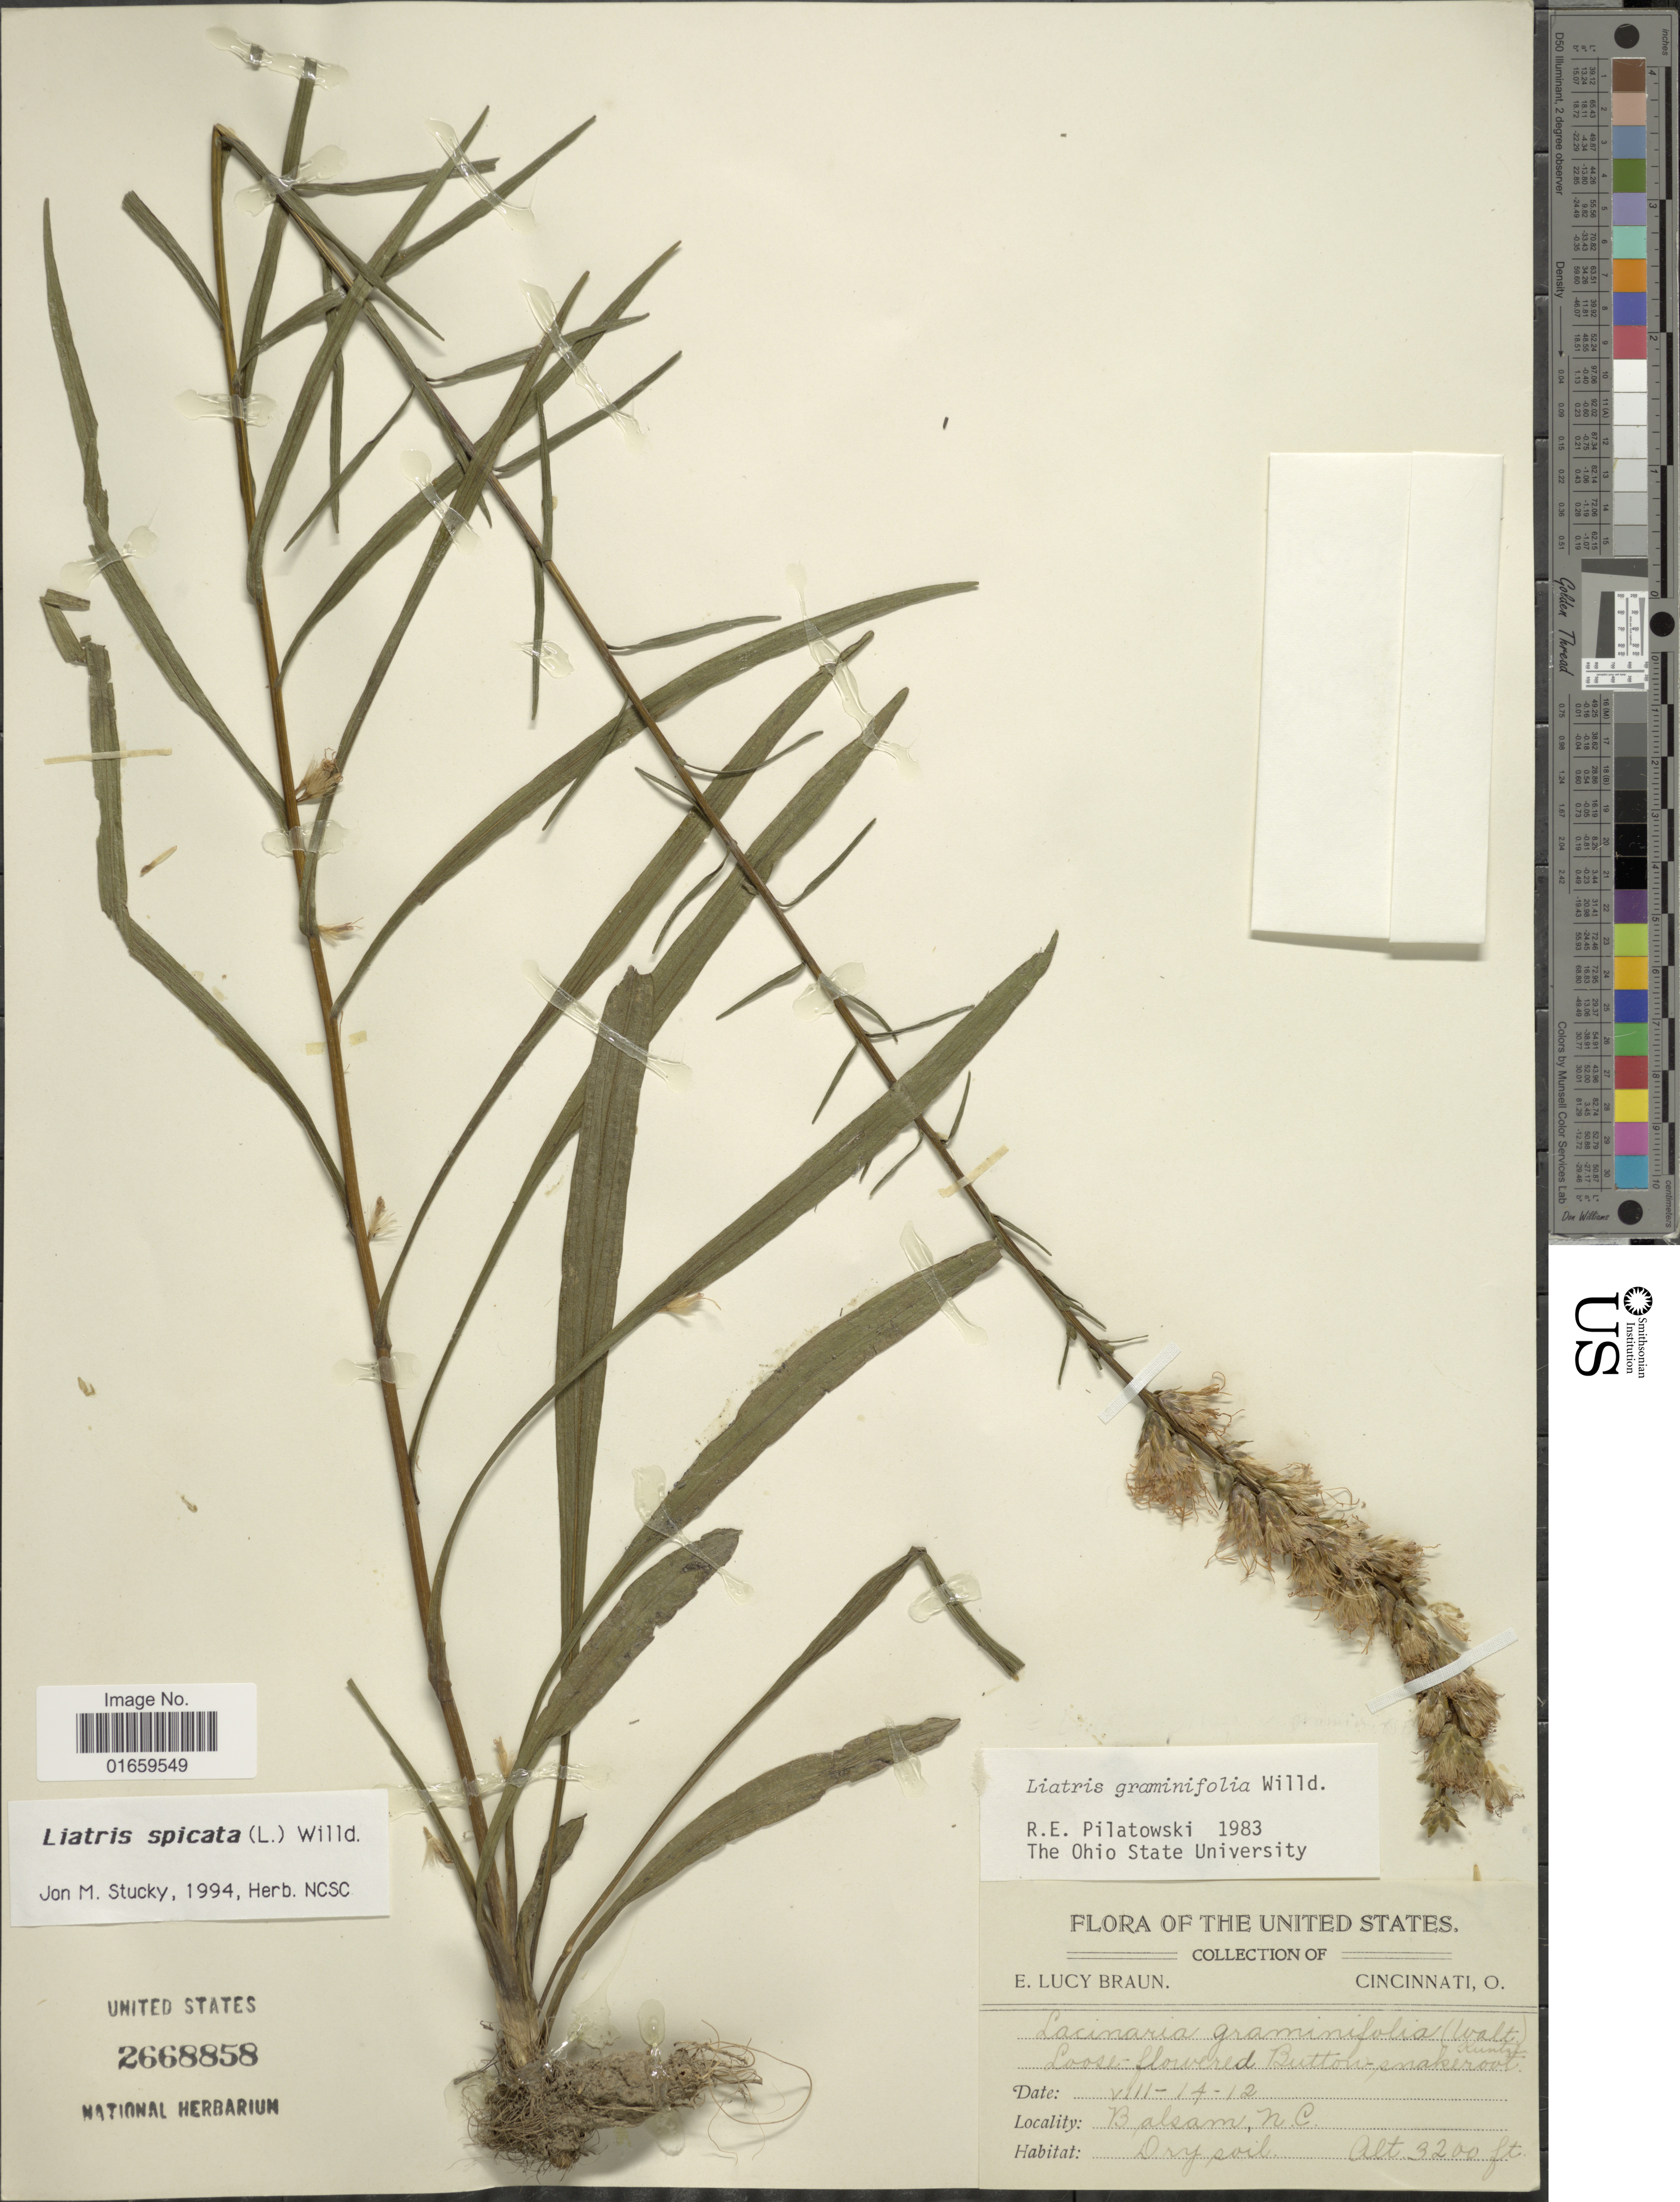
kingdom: Plantae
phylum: Tracheophyta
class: Magnoliopsida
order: Asterales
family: Asteraceae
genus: Liatris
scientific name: Liatris spicata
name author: (L.) Willd.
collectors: E. L. Braun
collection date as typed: Transcribed d/m/y: 14/8/12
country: United States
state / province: North Carolina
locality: Balsam, N. C.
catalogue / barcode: US 2668858